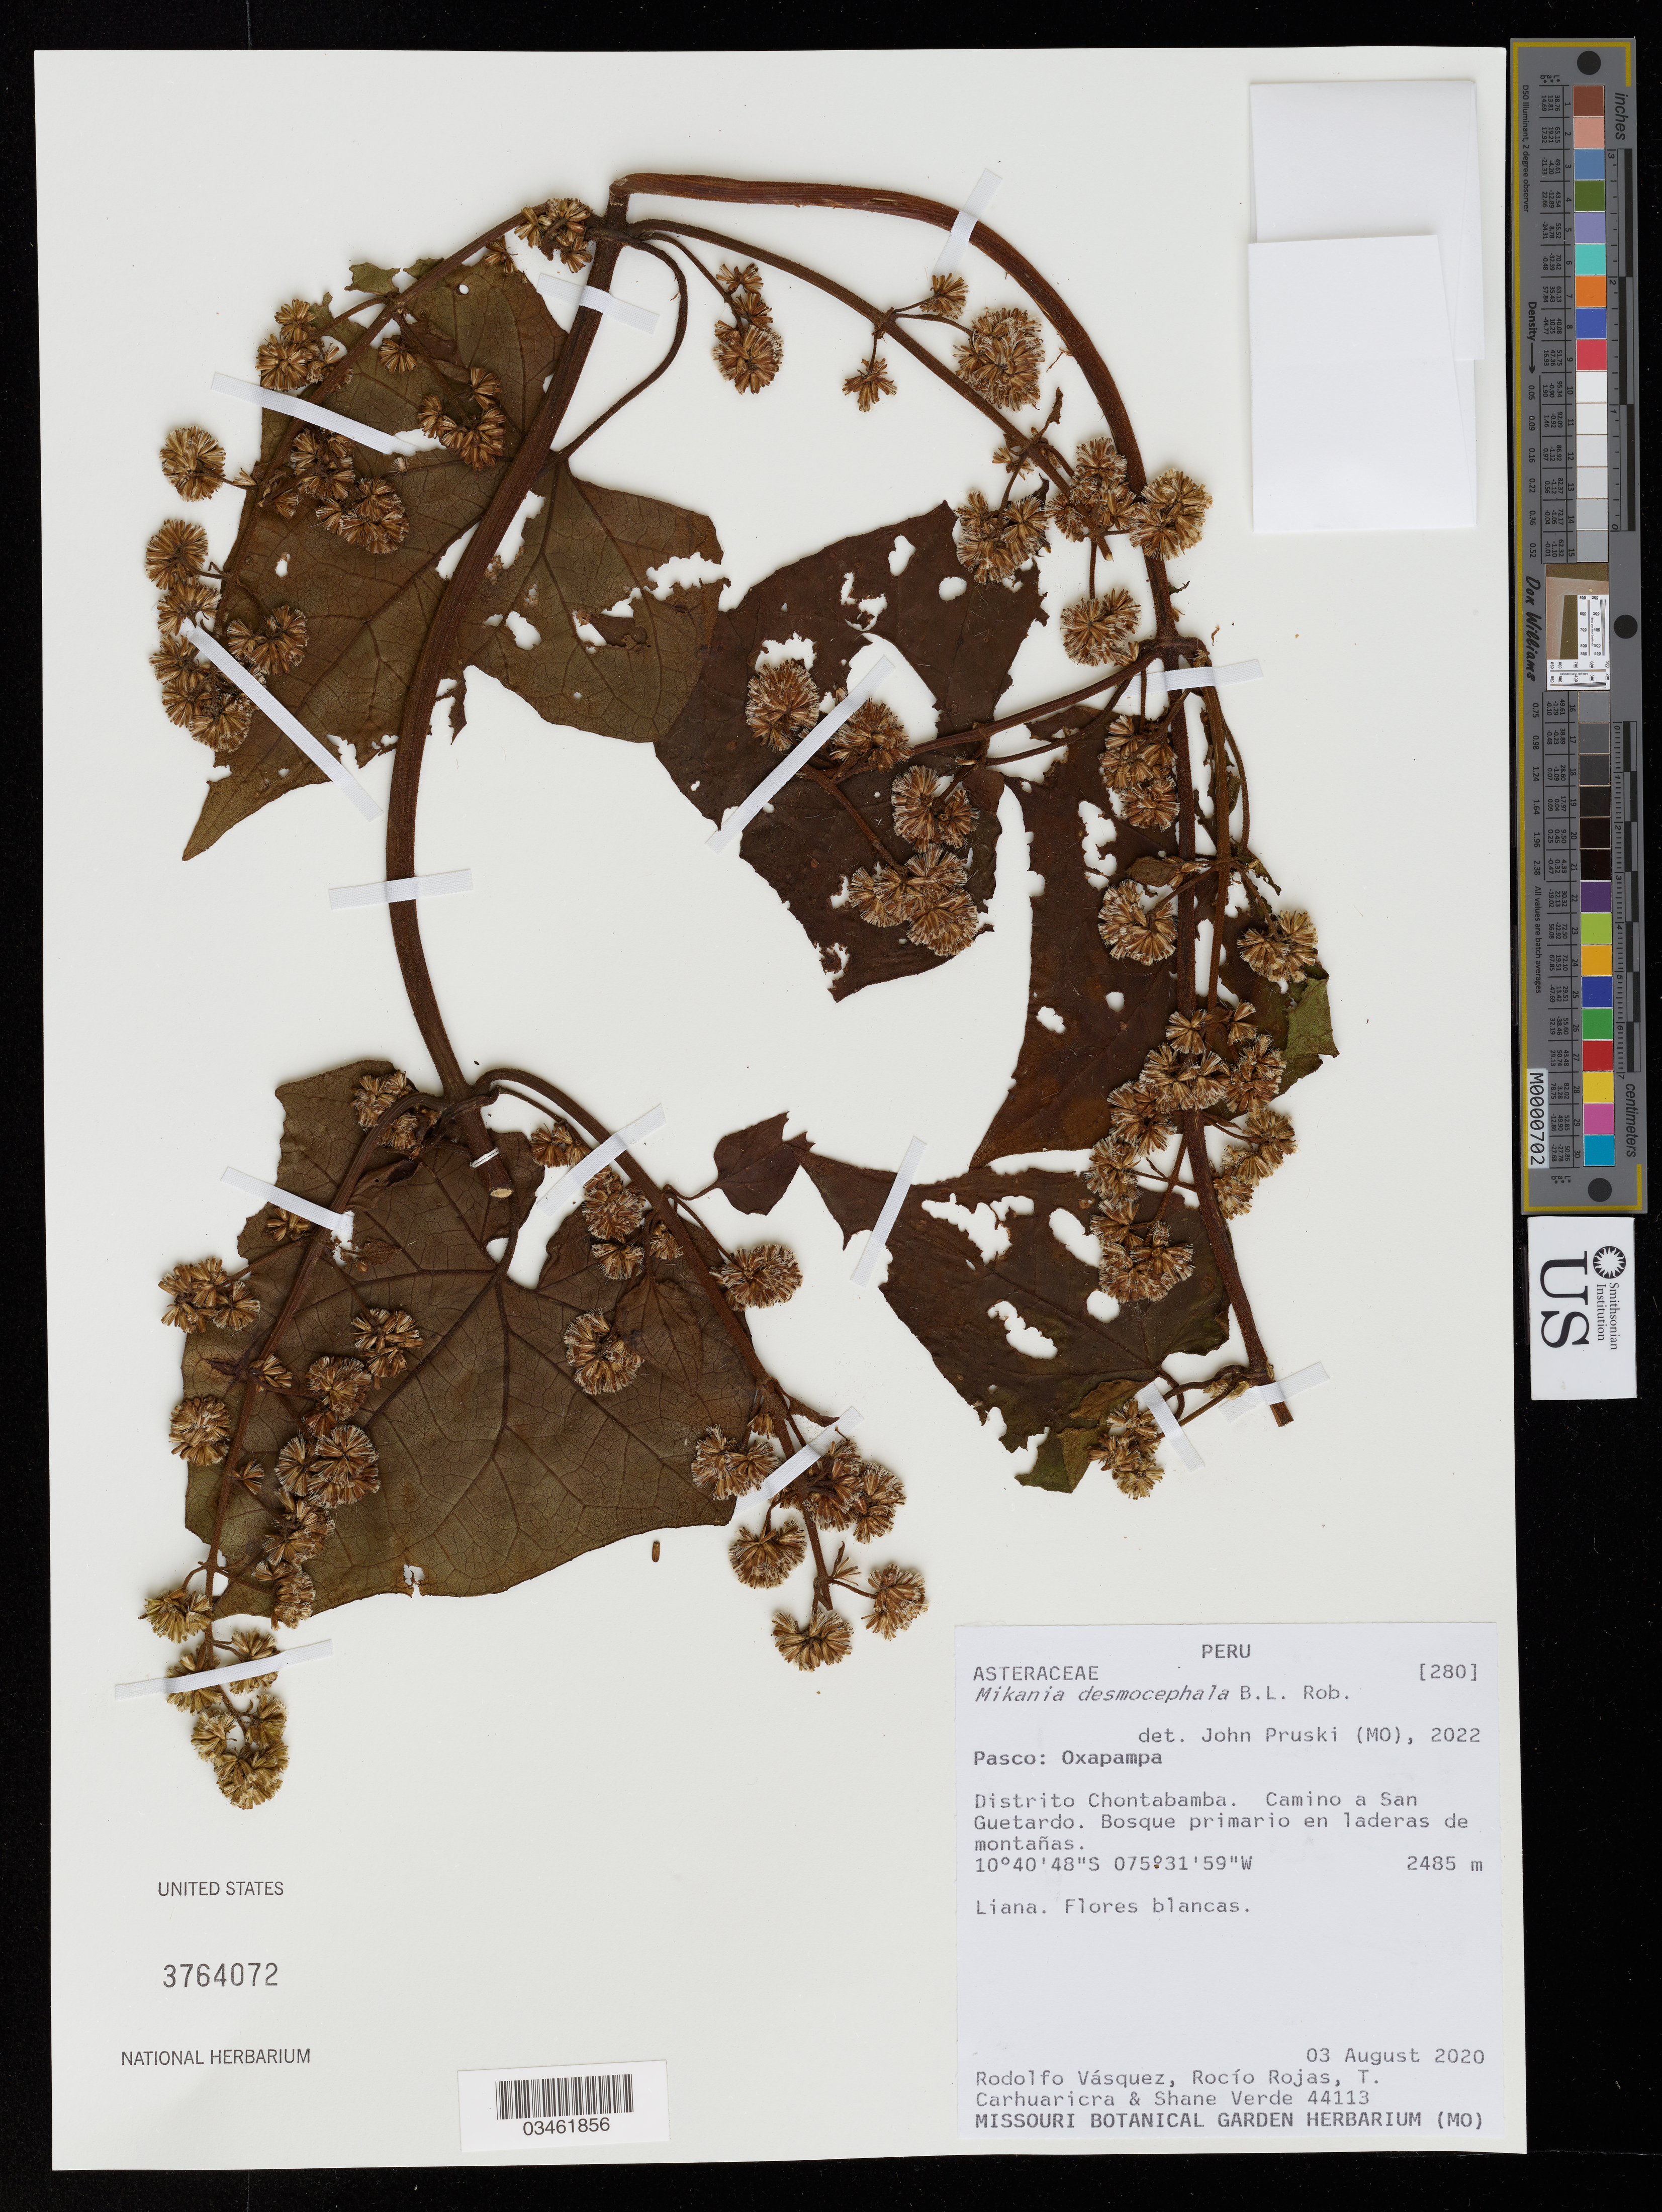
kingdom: Plantae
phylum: Tracheophyta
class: Magnoliopsida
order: Asterales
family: Asteraceae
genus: Mikania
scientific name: Mikania desmocephala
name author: B.L. Rob.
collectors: R. Vásquez, R. Rojas, T. Carhuaricra & S. Verde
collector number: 44113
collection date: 2020-08-03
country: Peru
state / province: Pasco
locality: Oxapampa. Distrito Chontabamba. Camino a San Guetardo.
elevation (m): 2485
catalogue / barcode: US 3764072